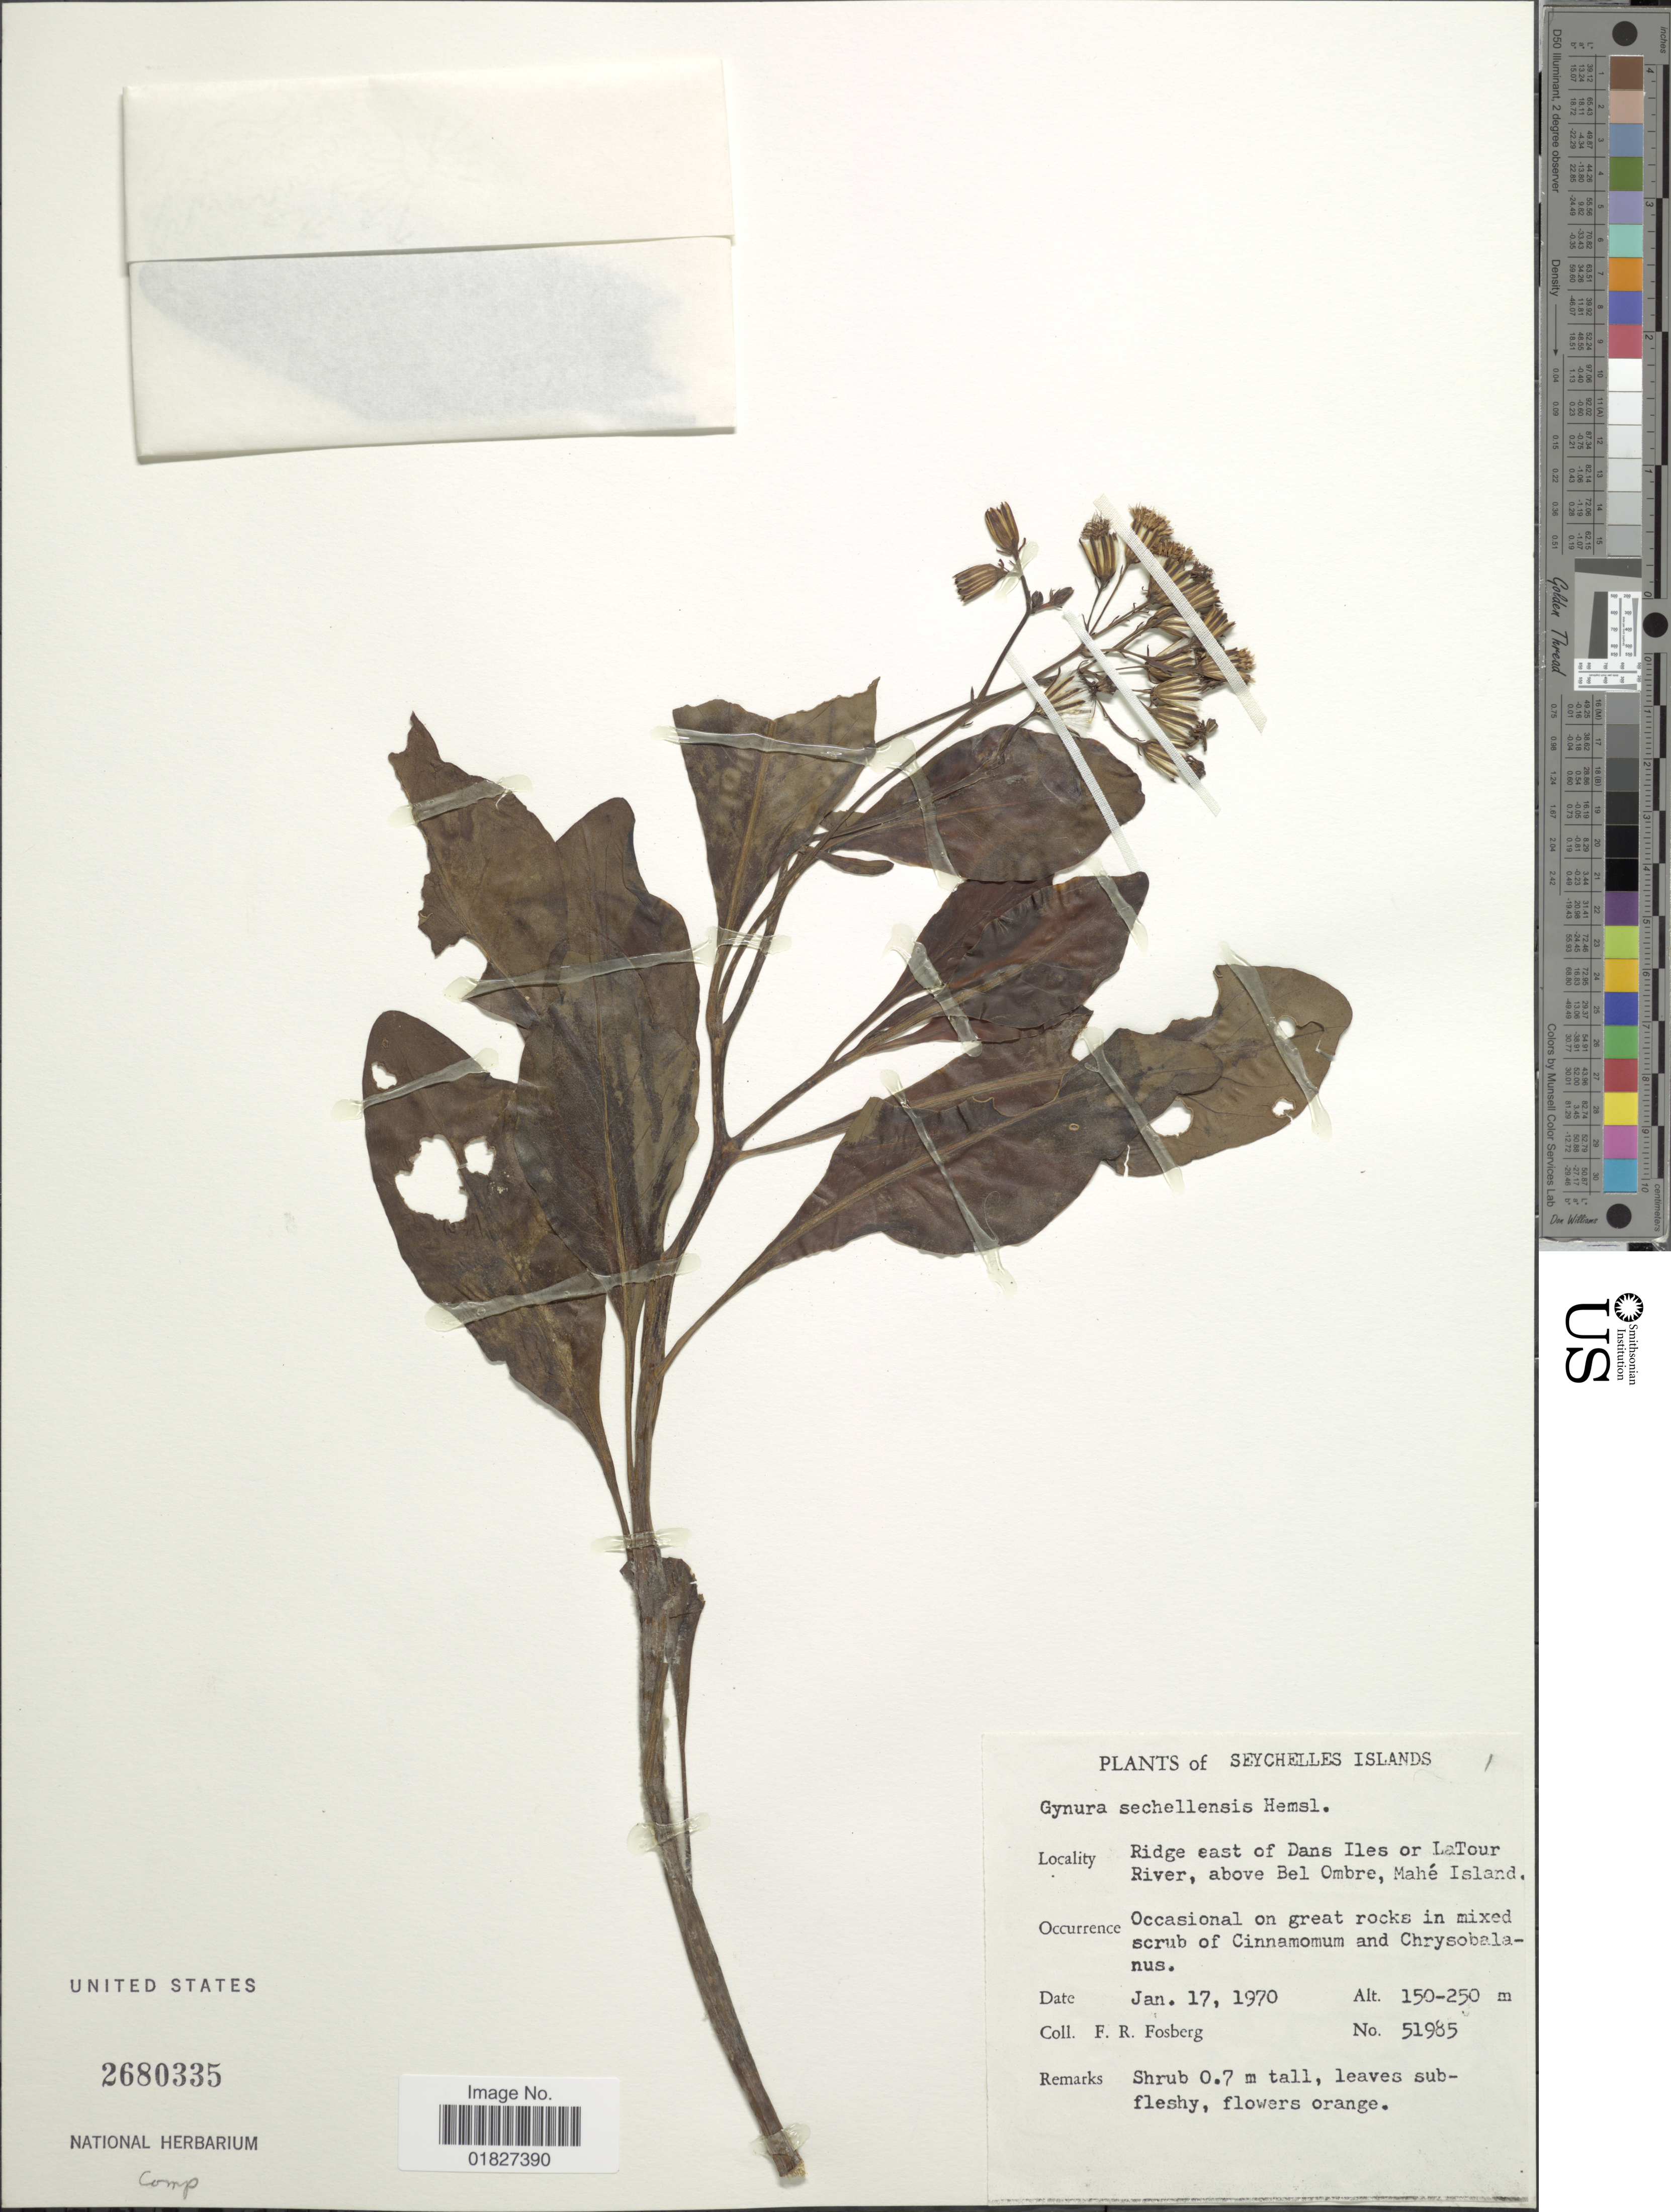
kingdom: Plantae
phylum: Tracheophyta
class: Magnoliopsida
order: Asterales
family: Asteraceae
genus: Gynura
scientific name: Gynura sechellensis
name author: (Baker) Hemsl.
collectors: F. R. Fosberg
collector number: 51985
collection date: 1970-01-17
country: Seychelles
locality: Ridge east of Dans Iles or LaTour River, above Bel Ombre, Mahe Island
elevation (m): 150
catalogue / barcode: US 2680335